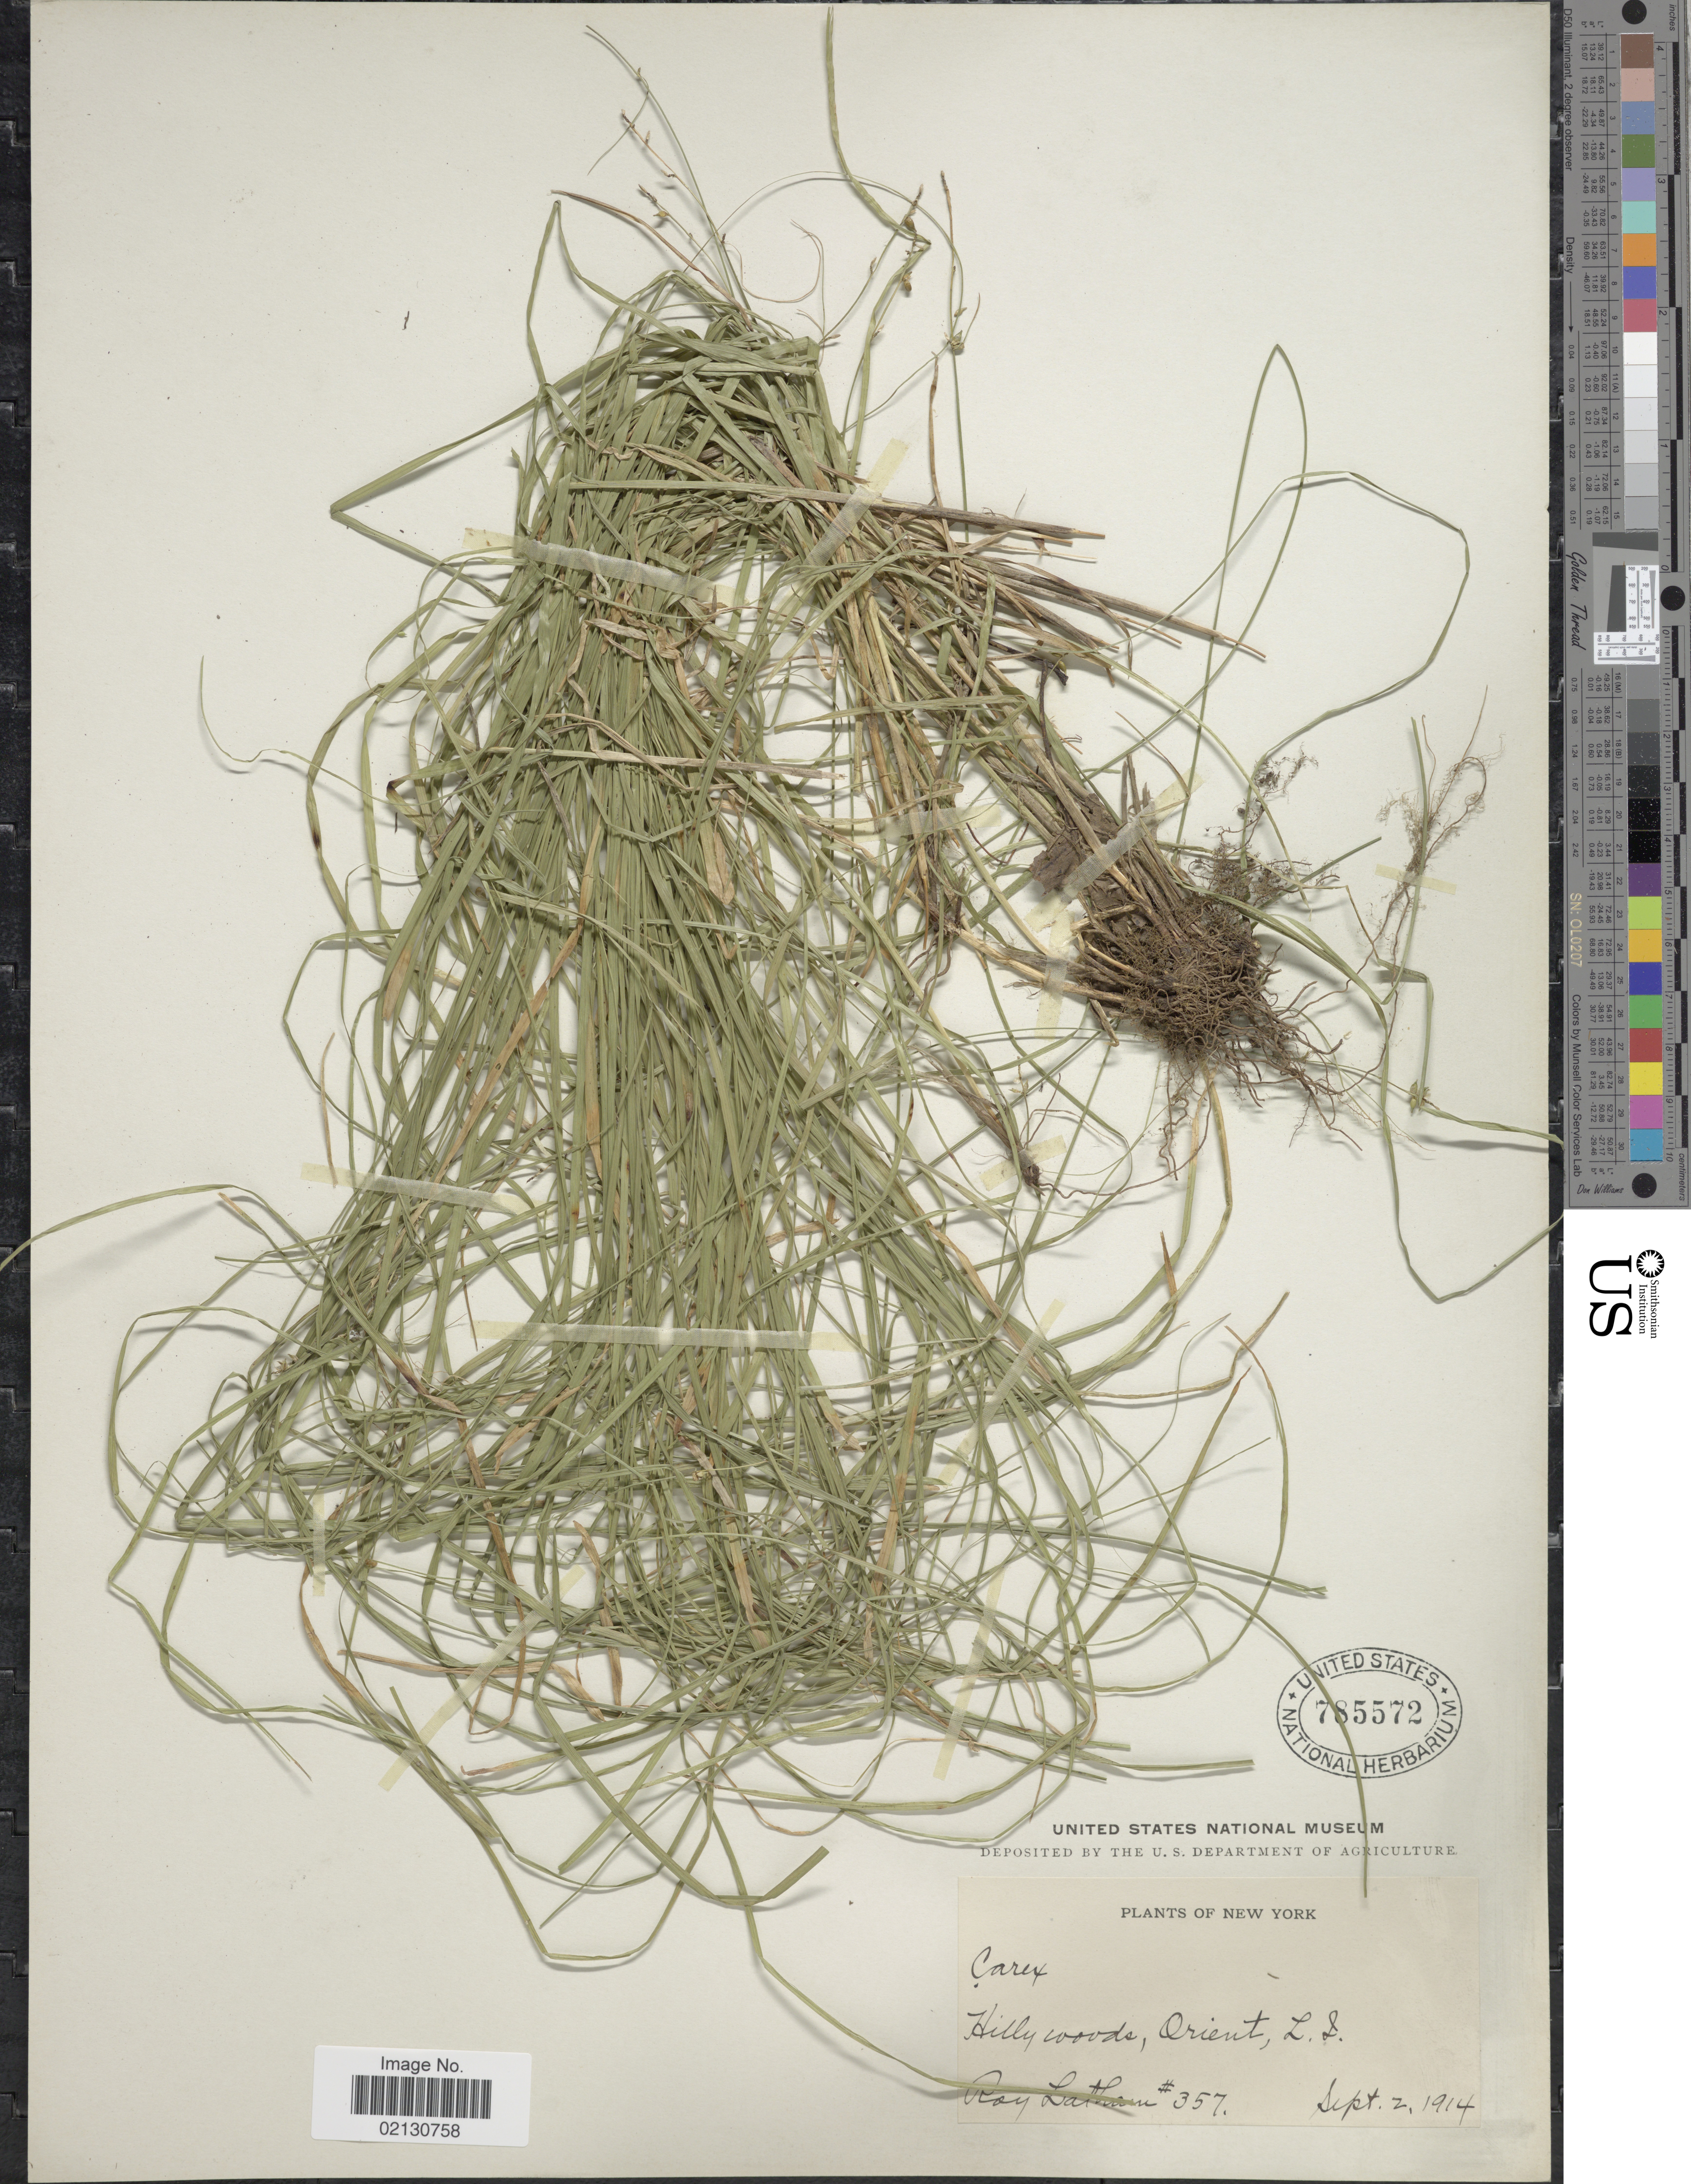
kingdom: Plantae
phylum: Tracheophyta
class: Liliopsida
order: Poales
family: Cyperaceae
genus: Carex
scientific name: Carex radiata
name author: (Wahlenb.) Small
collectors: R. Latham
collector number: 357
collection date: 1914-09-02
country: United States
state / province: New York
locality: Orient, L. I.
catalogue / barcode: US 785572